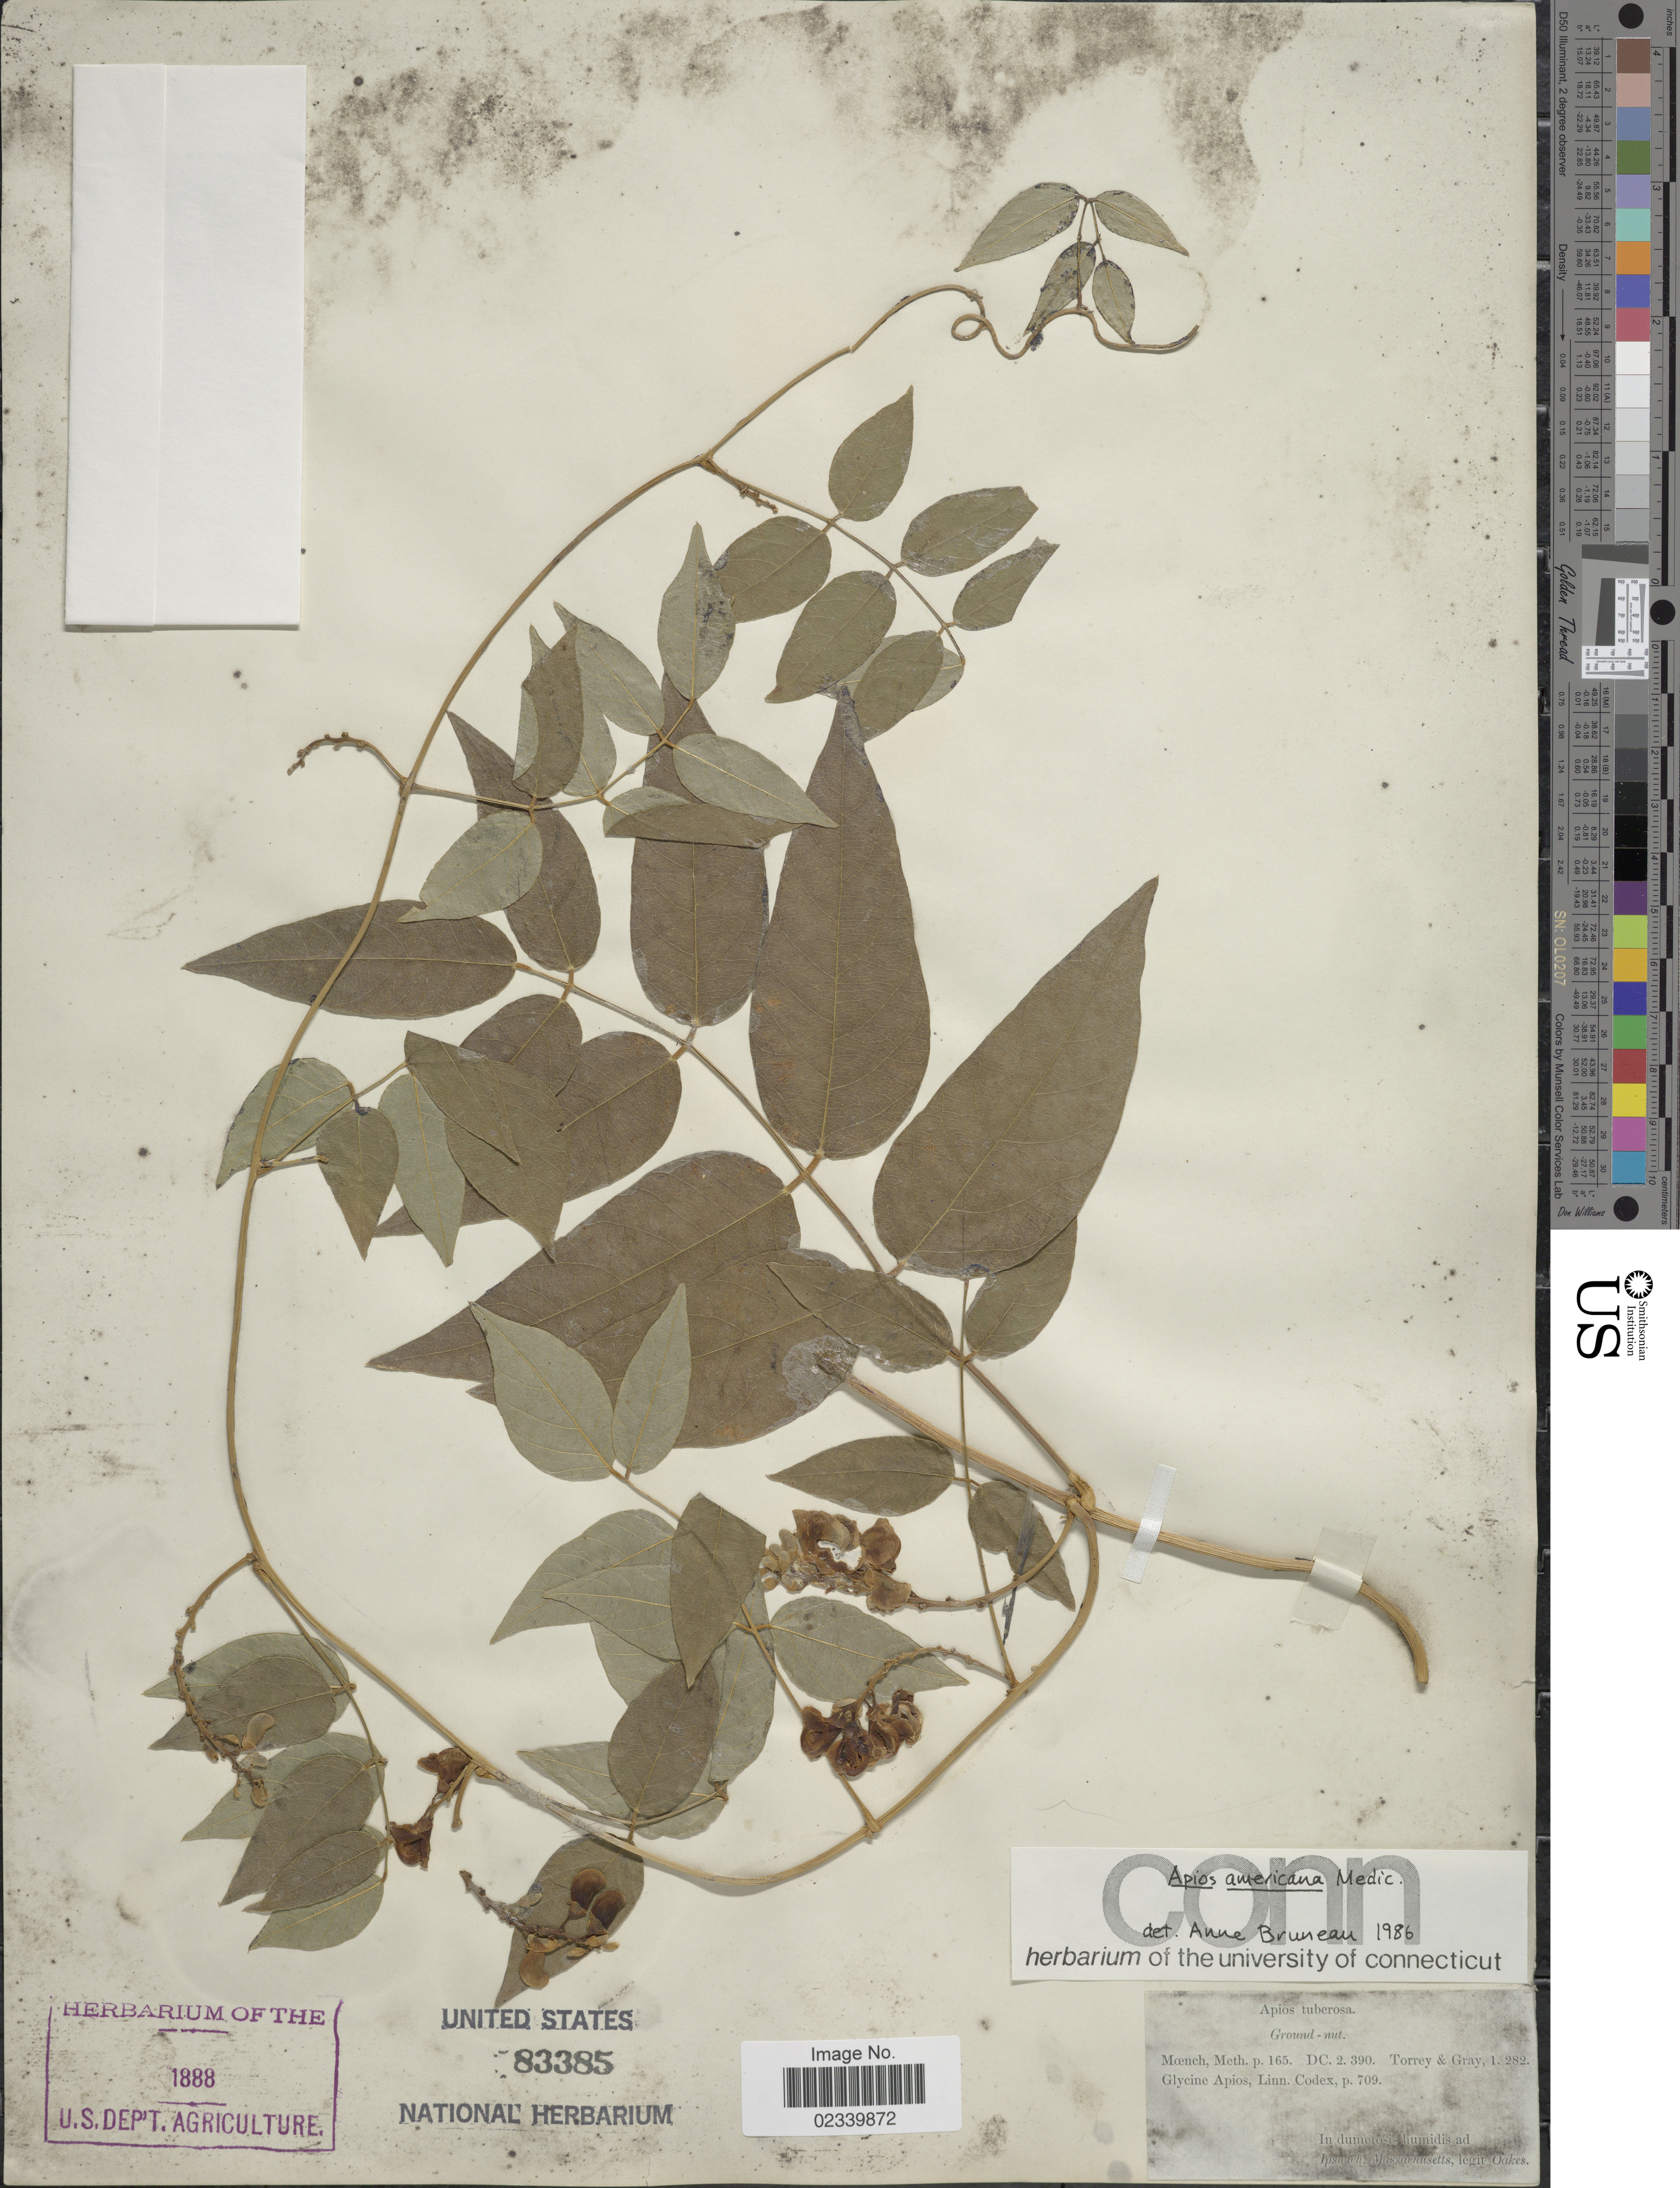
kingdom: Plantae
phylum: Tracheophyta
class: Magnoliopsida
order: Fabales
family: Fabaceae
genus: Apios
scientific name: Apios americana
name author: Medik.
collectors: -. Oakes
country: United States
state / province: Massachusetts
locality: In dumetosis humidis ad Ipswich.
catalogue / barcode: US 83385